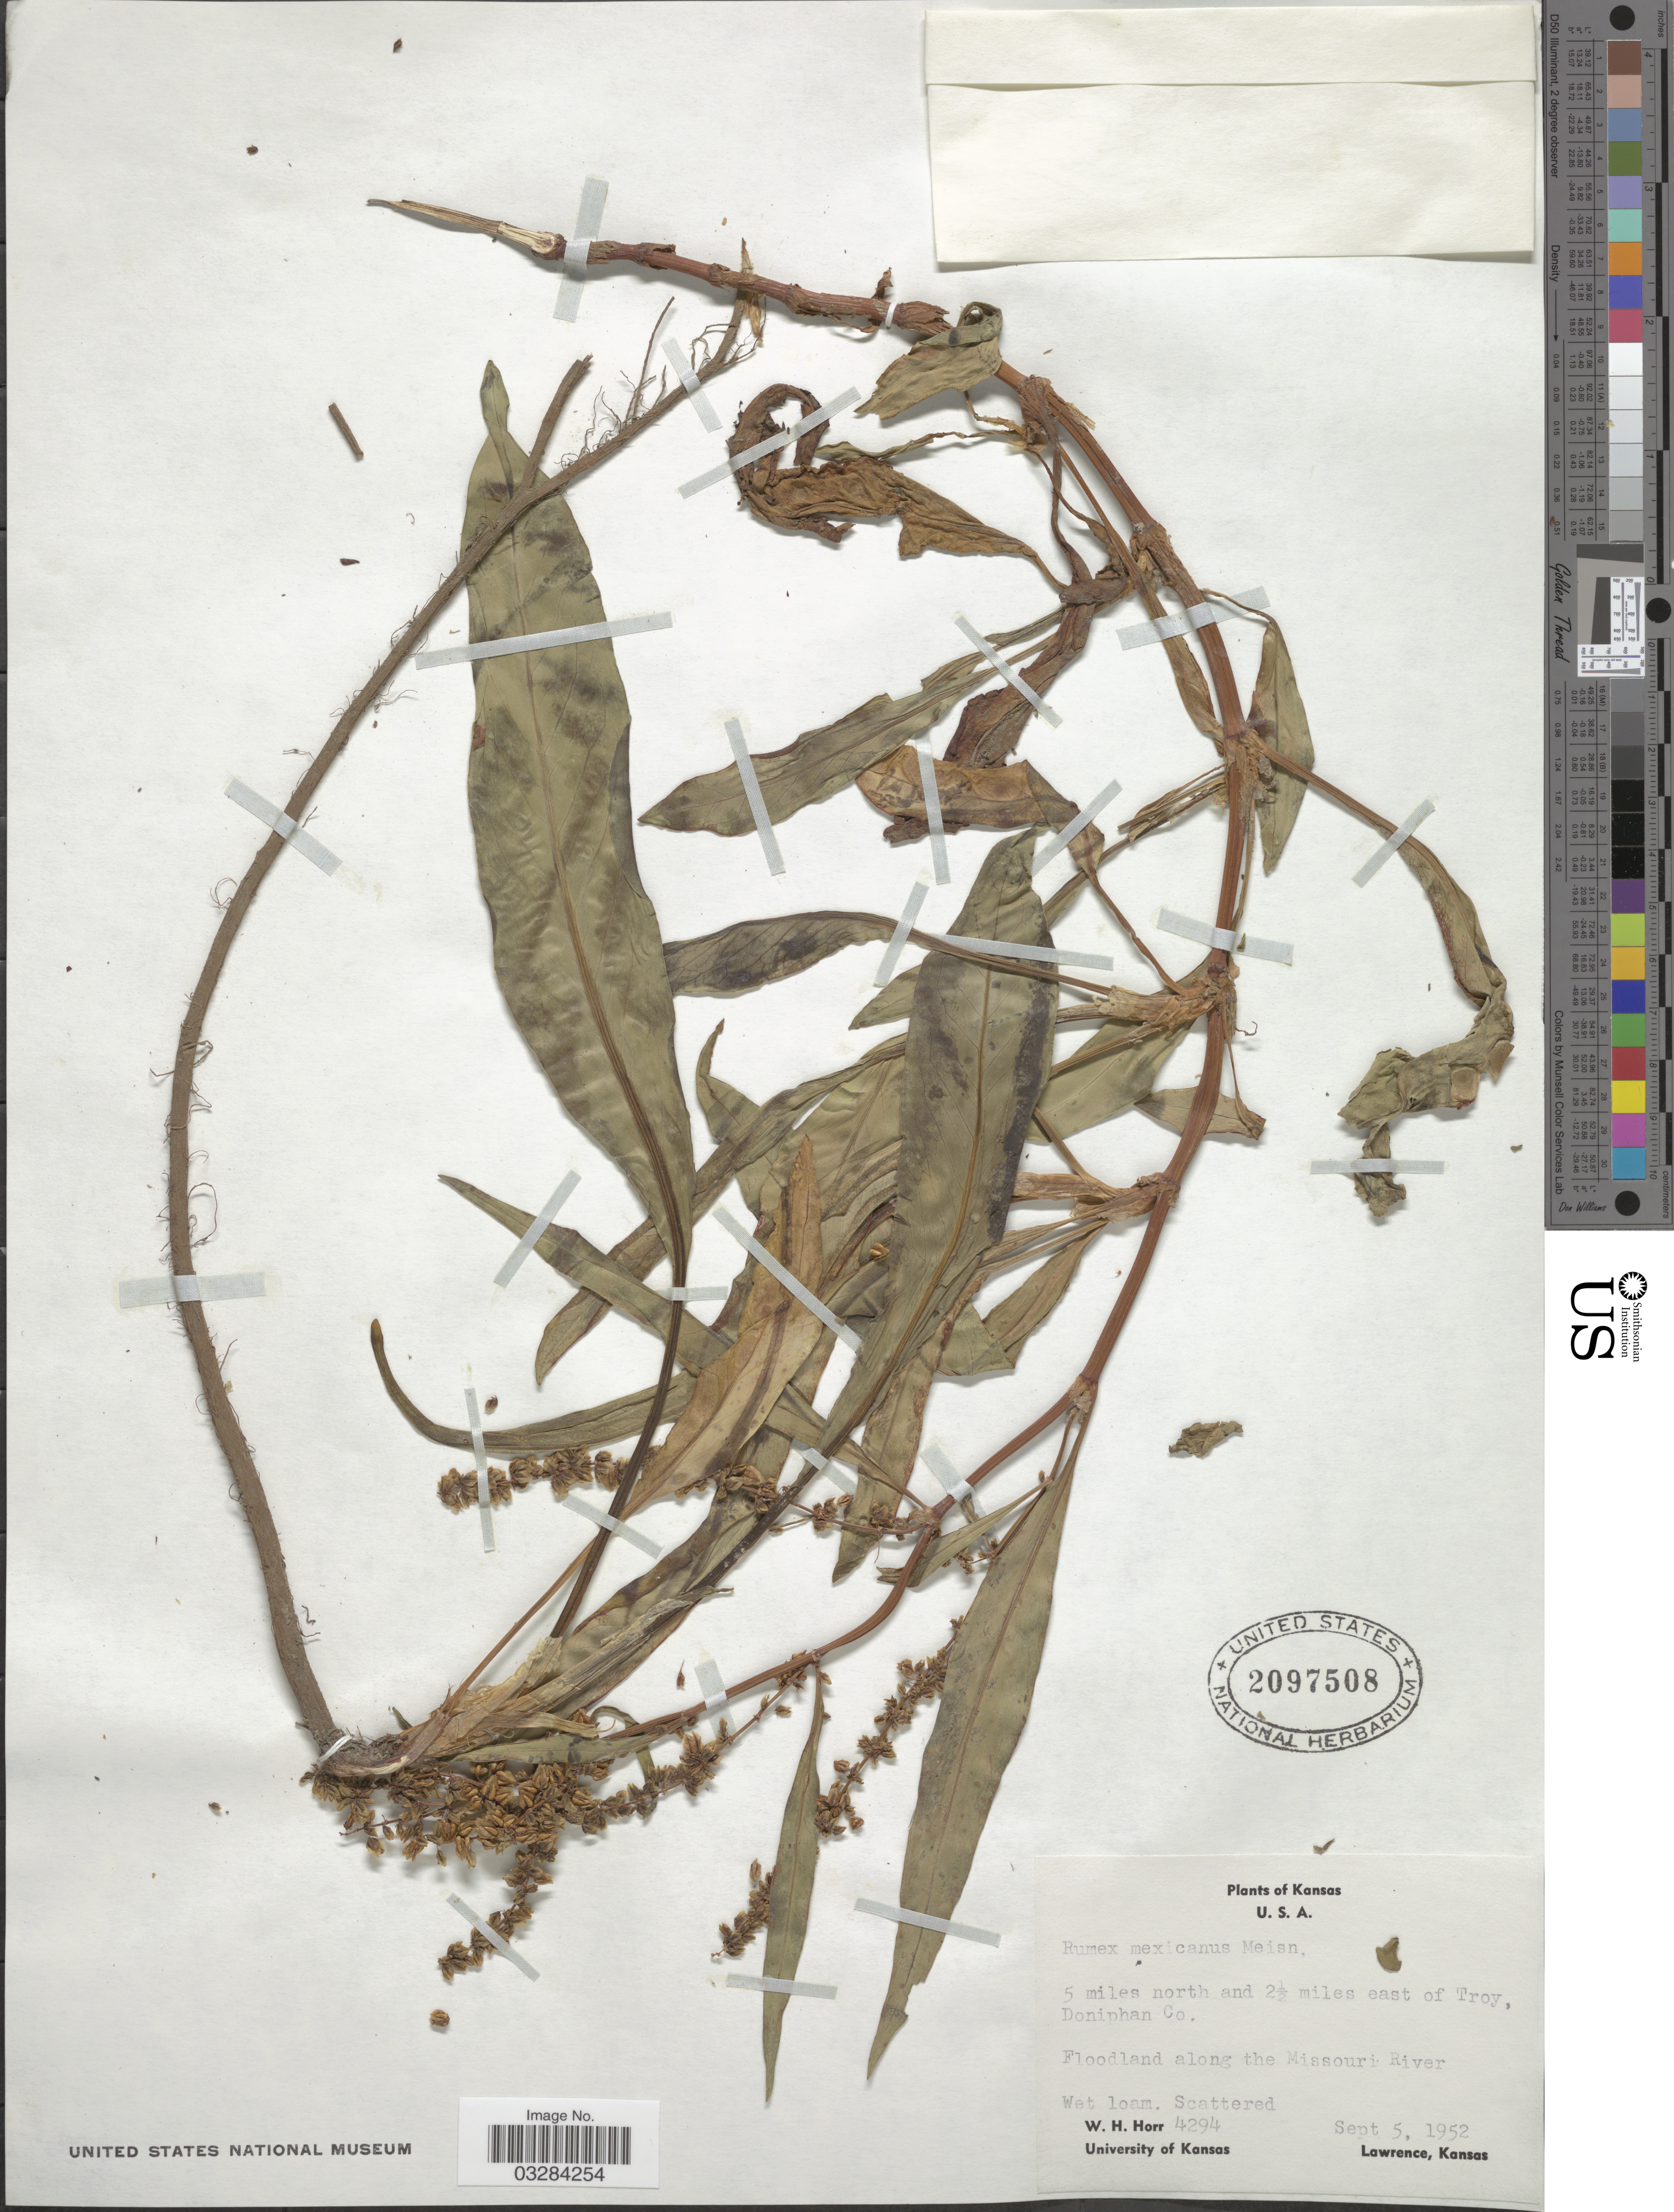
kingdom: Plantae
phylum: Tracheophyta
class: Magnoliopsida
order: Caryophyllales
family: Polygonaceae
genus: Rumex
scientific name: Rumex mexicanus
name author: Meisn.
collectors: W. H. Horr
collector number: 4294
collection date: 1952-09-05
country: United States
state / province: Kansas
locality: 5 miles north and 2½ miles east of Troy, Doniphan Co. Floodland along the Missouri River.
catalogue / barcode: US 2097508